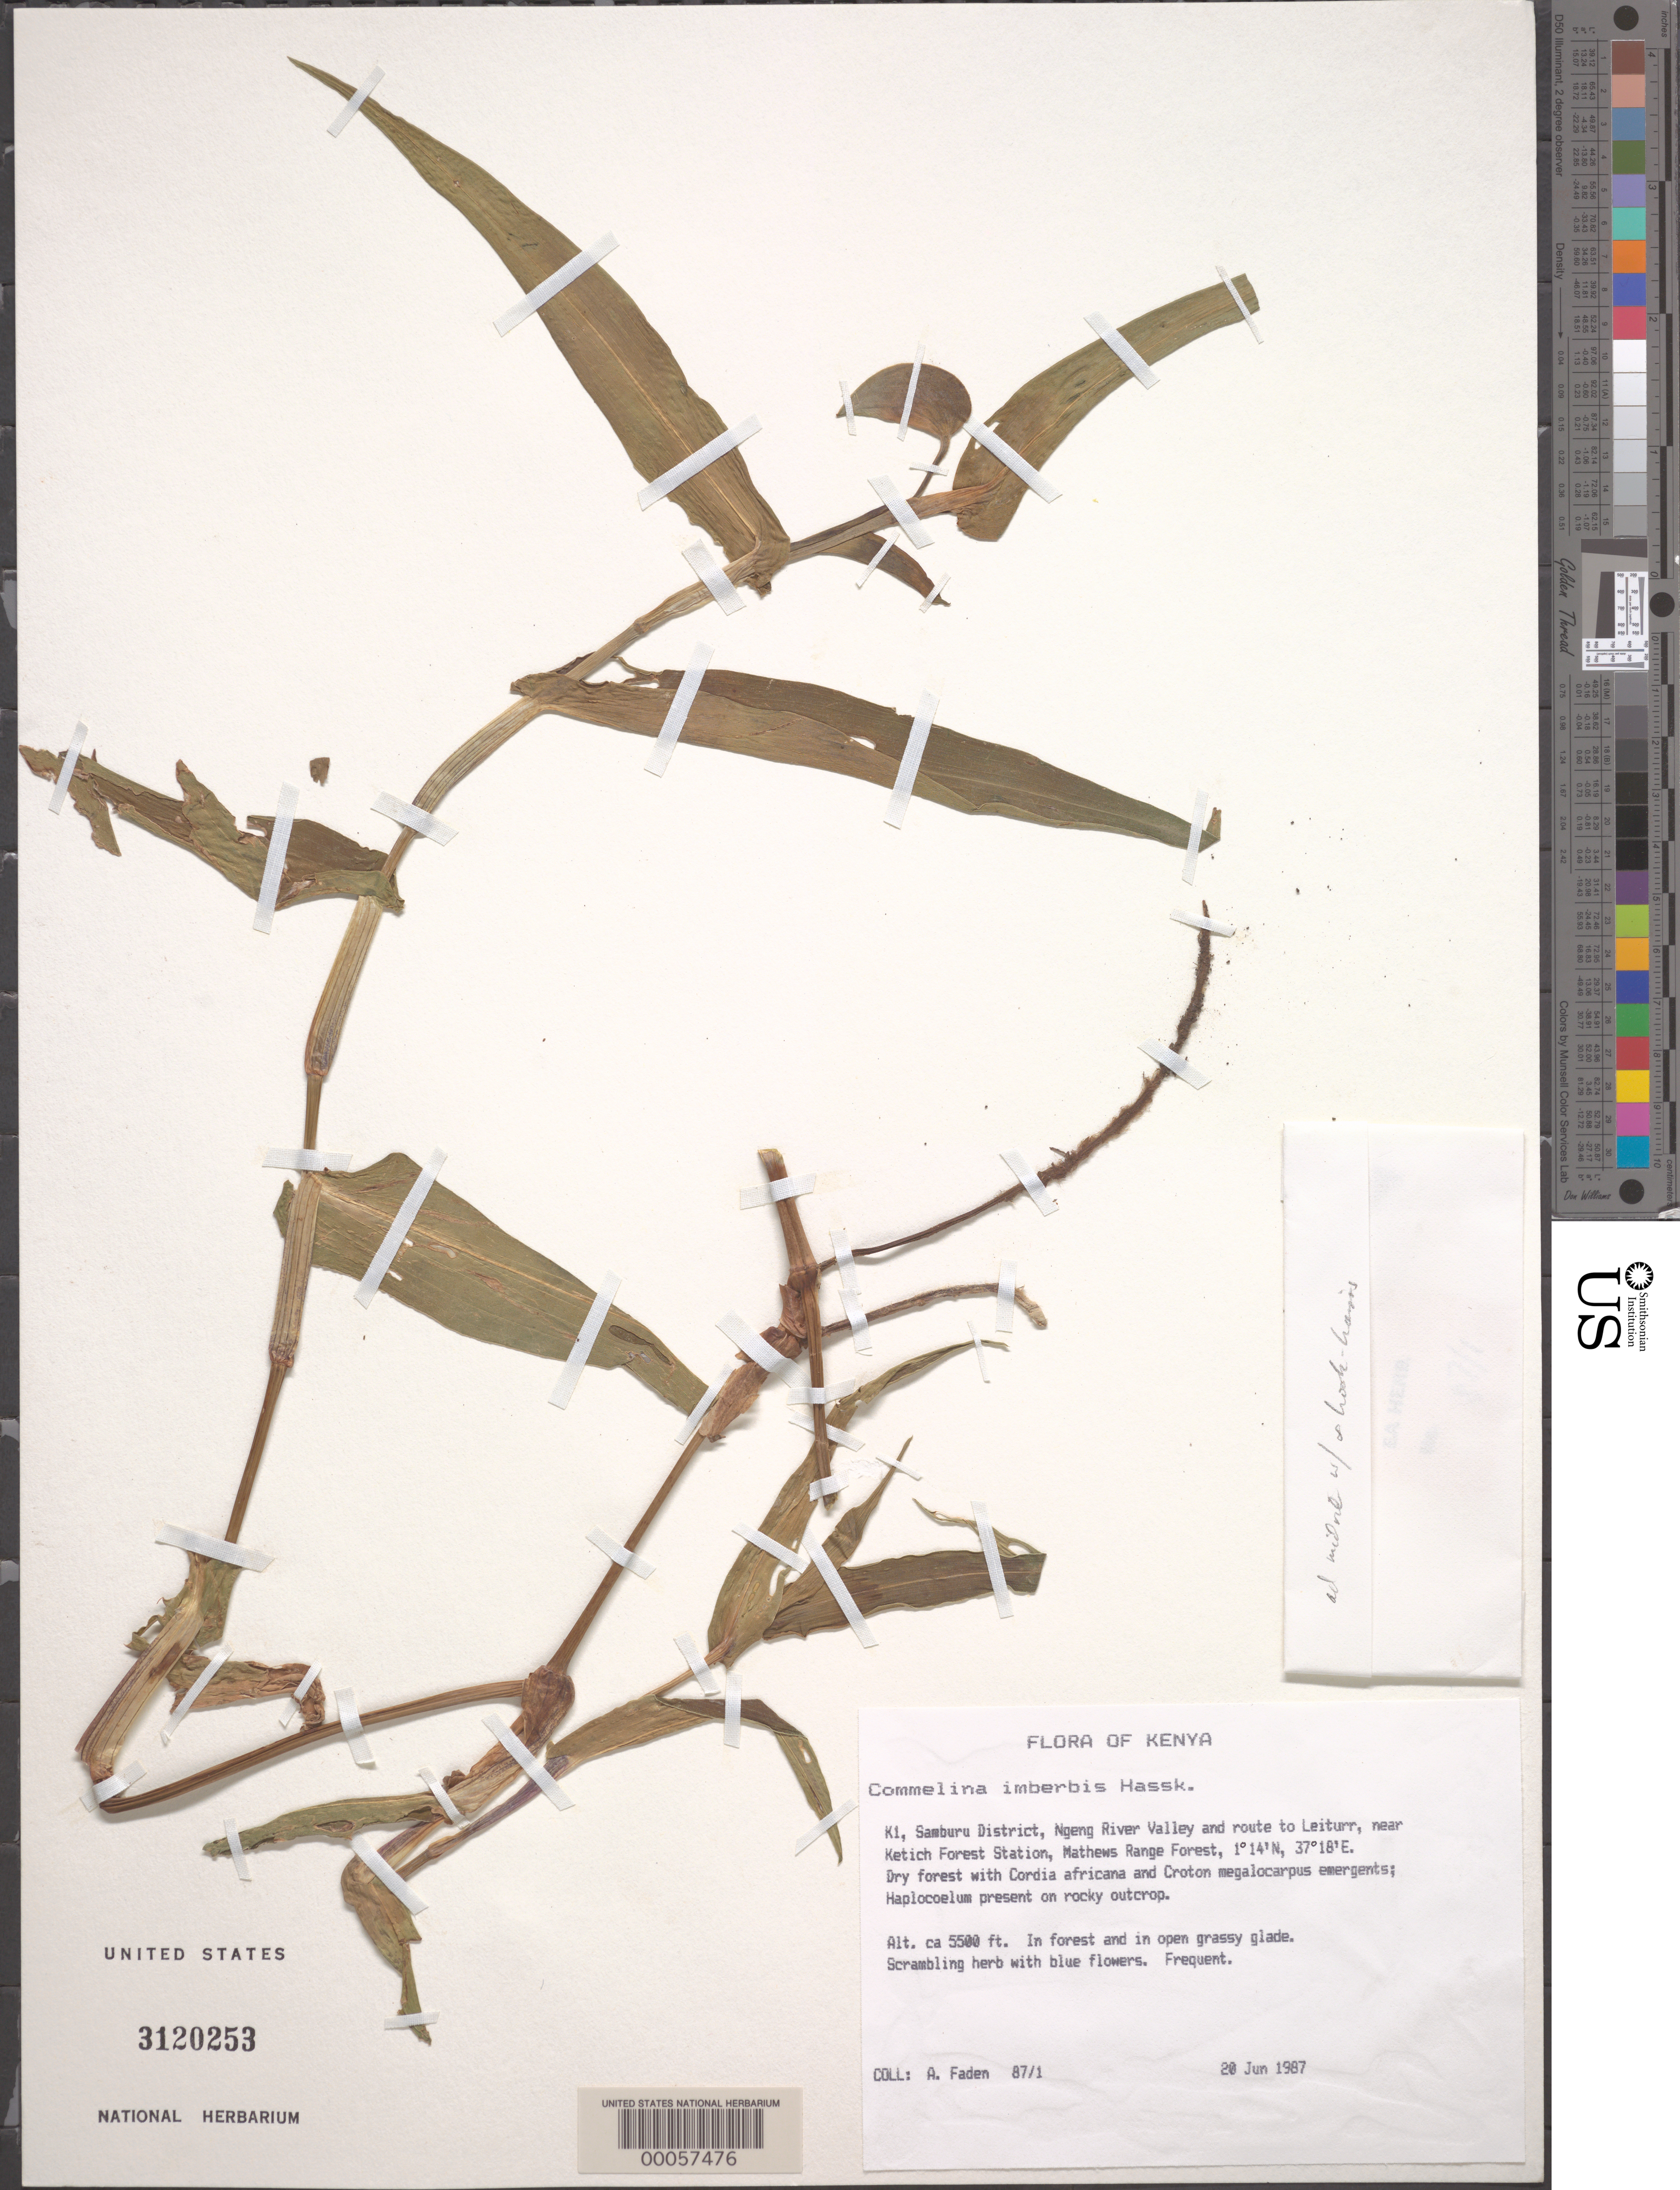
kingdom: Plantae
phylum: Tracheophyta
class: Liliopsida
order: Commelinales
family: Commelinaceae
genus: Commelina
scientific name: Commelina imberbis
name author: Ehrenb. ex Hassk.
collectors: A. J. Faden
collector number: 87/1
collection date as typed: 20 Jun 1987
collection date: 1987-06-20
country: Kenya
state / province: Samburu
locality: Ngang river valley and route to leiturr, near ketich forest sta- tion, mathews range forest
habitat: In forest and open grassy glade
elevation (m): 1676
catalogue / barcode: US 3120253